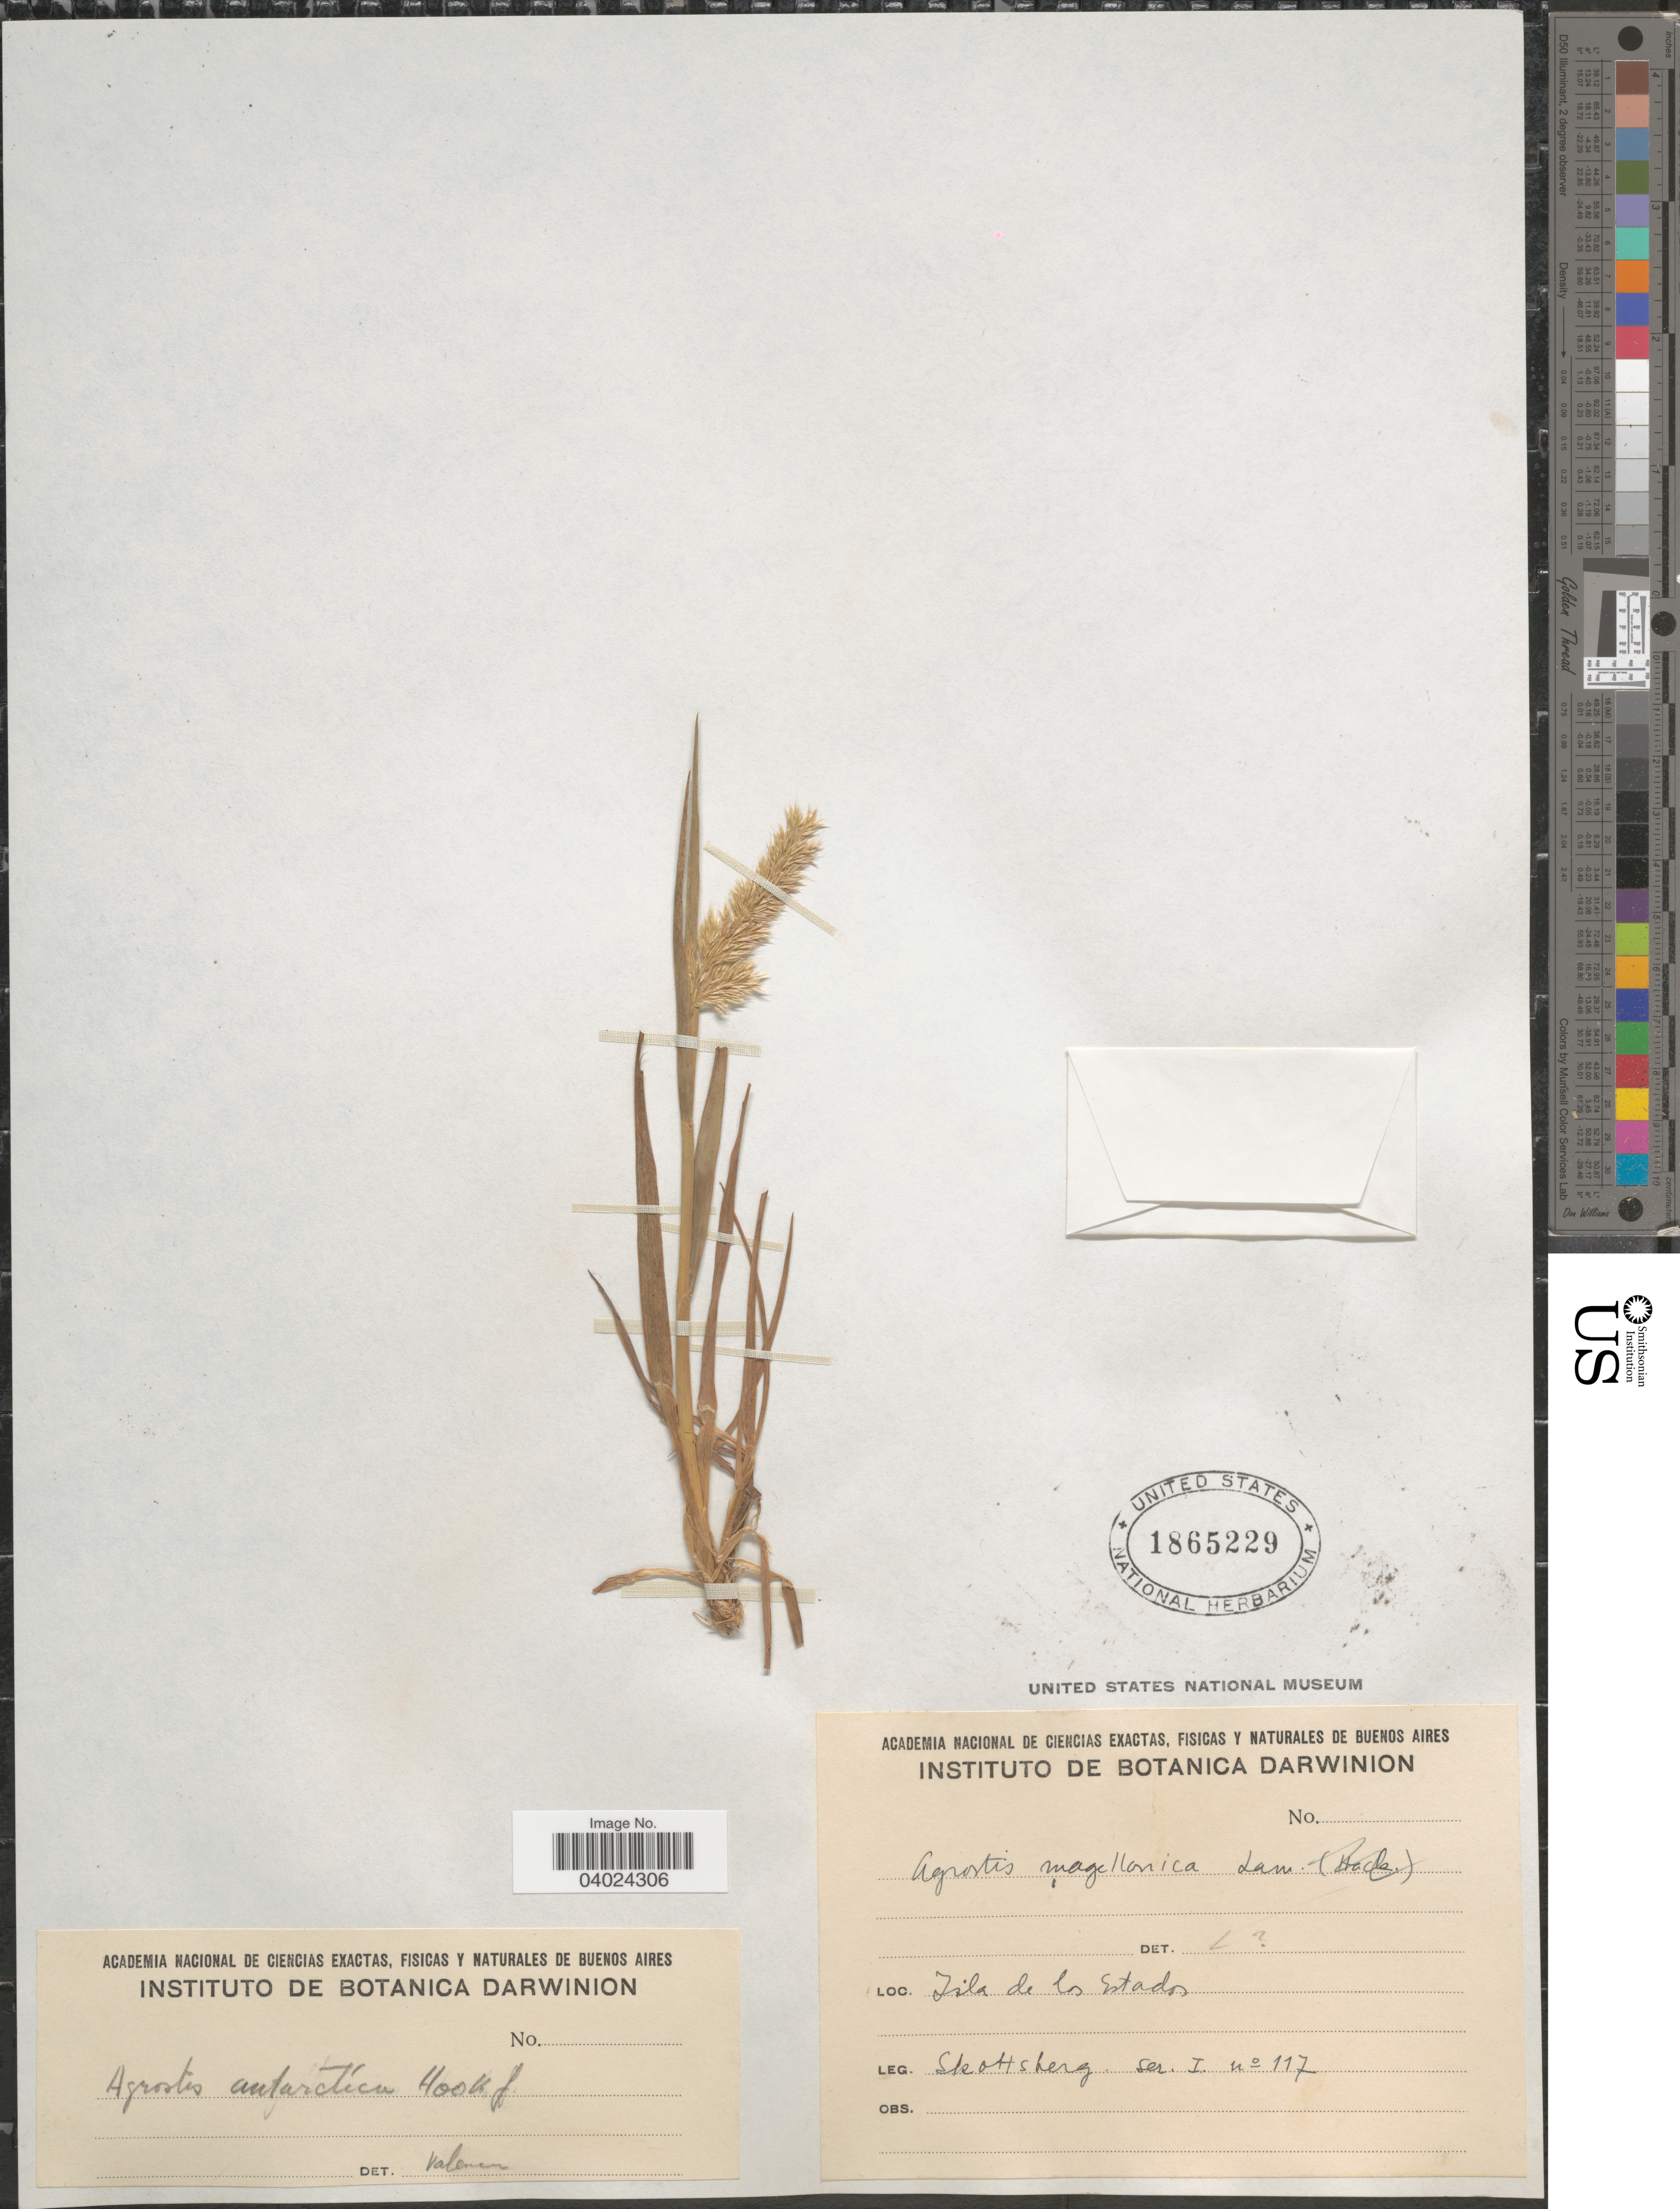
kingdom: Plantae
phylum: Tracheophyta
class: Liliopsida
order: Poales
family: Poaceae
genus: Agrostis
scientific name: Agrostis magellanica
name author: Lam.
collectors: Skottsberg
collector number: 117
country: Argentina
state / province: Tierra del Fuego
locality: Isla de los Estados.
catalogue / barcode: US 1865229